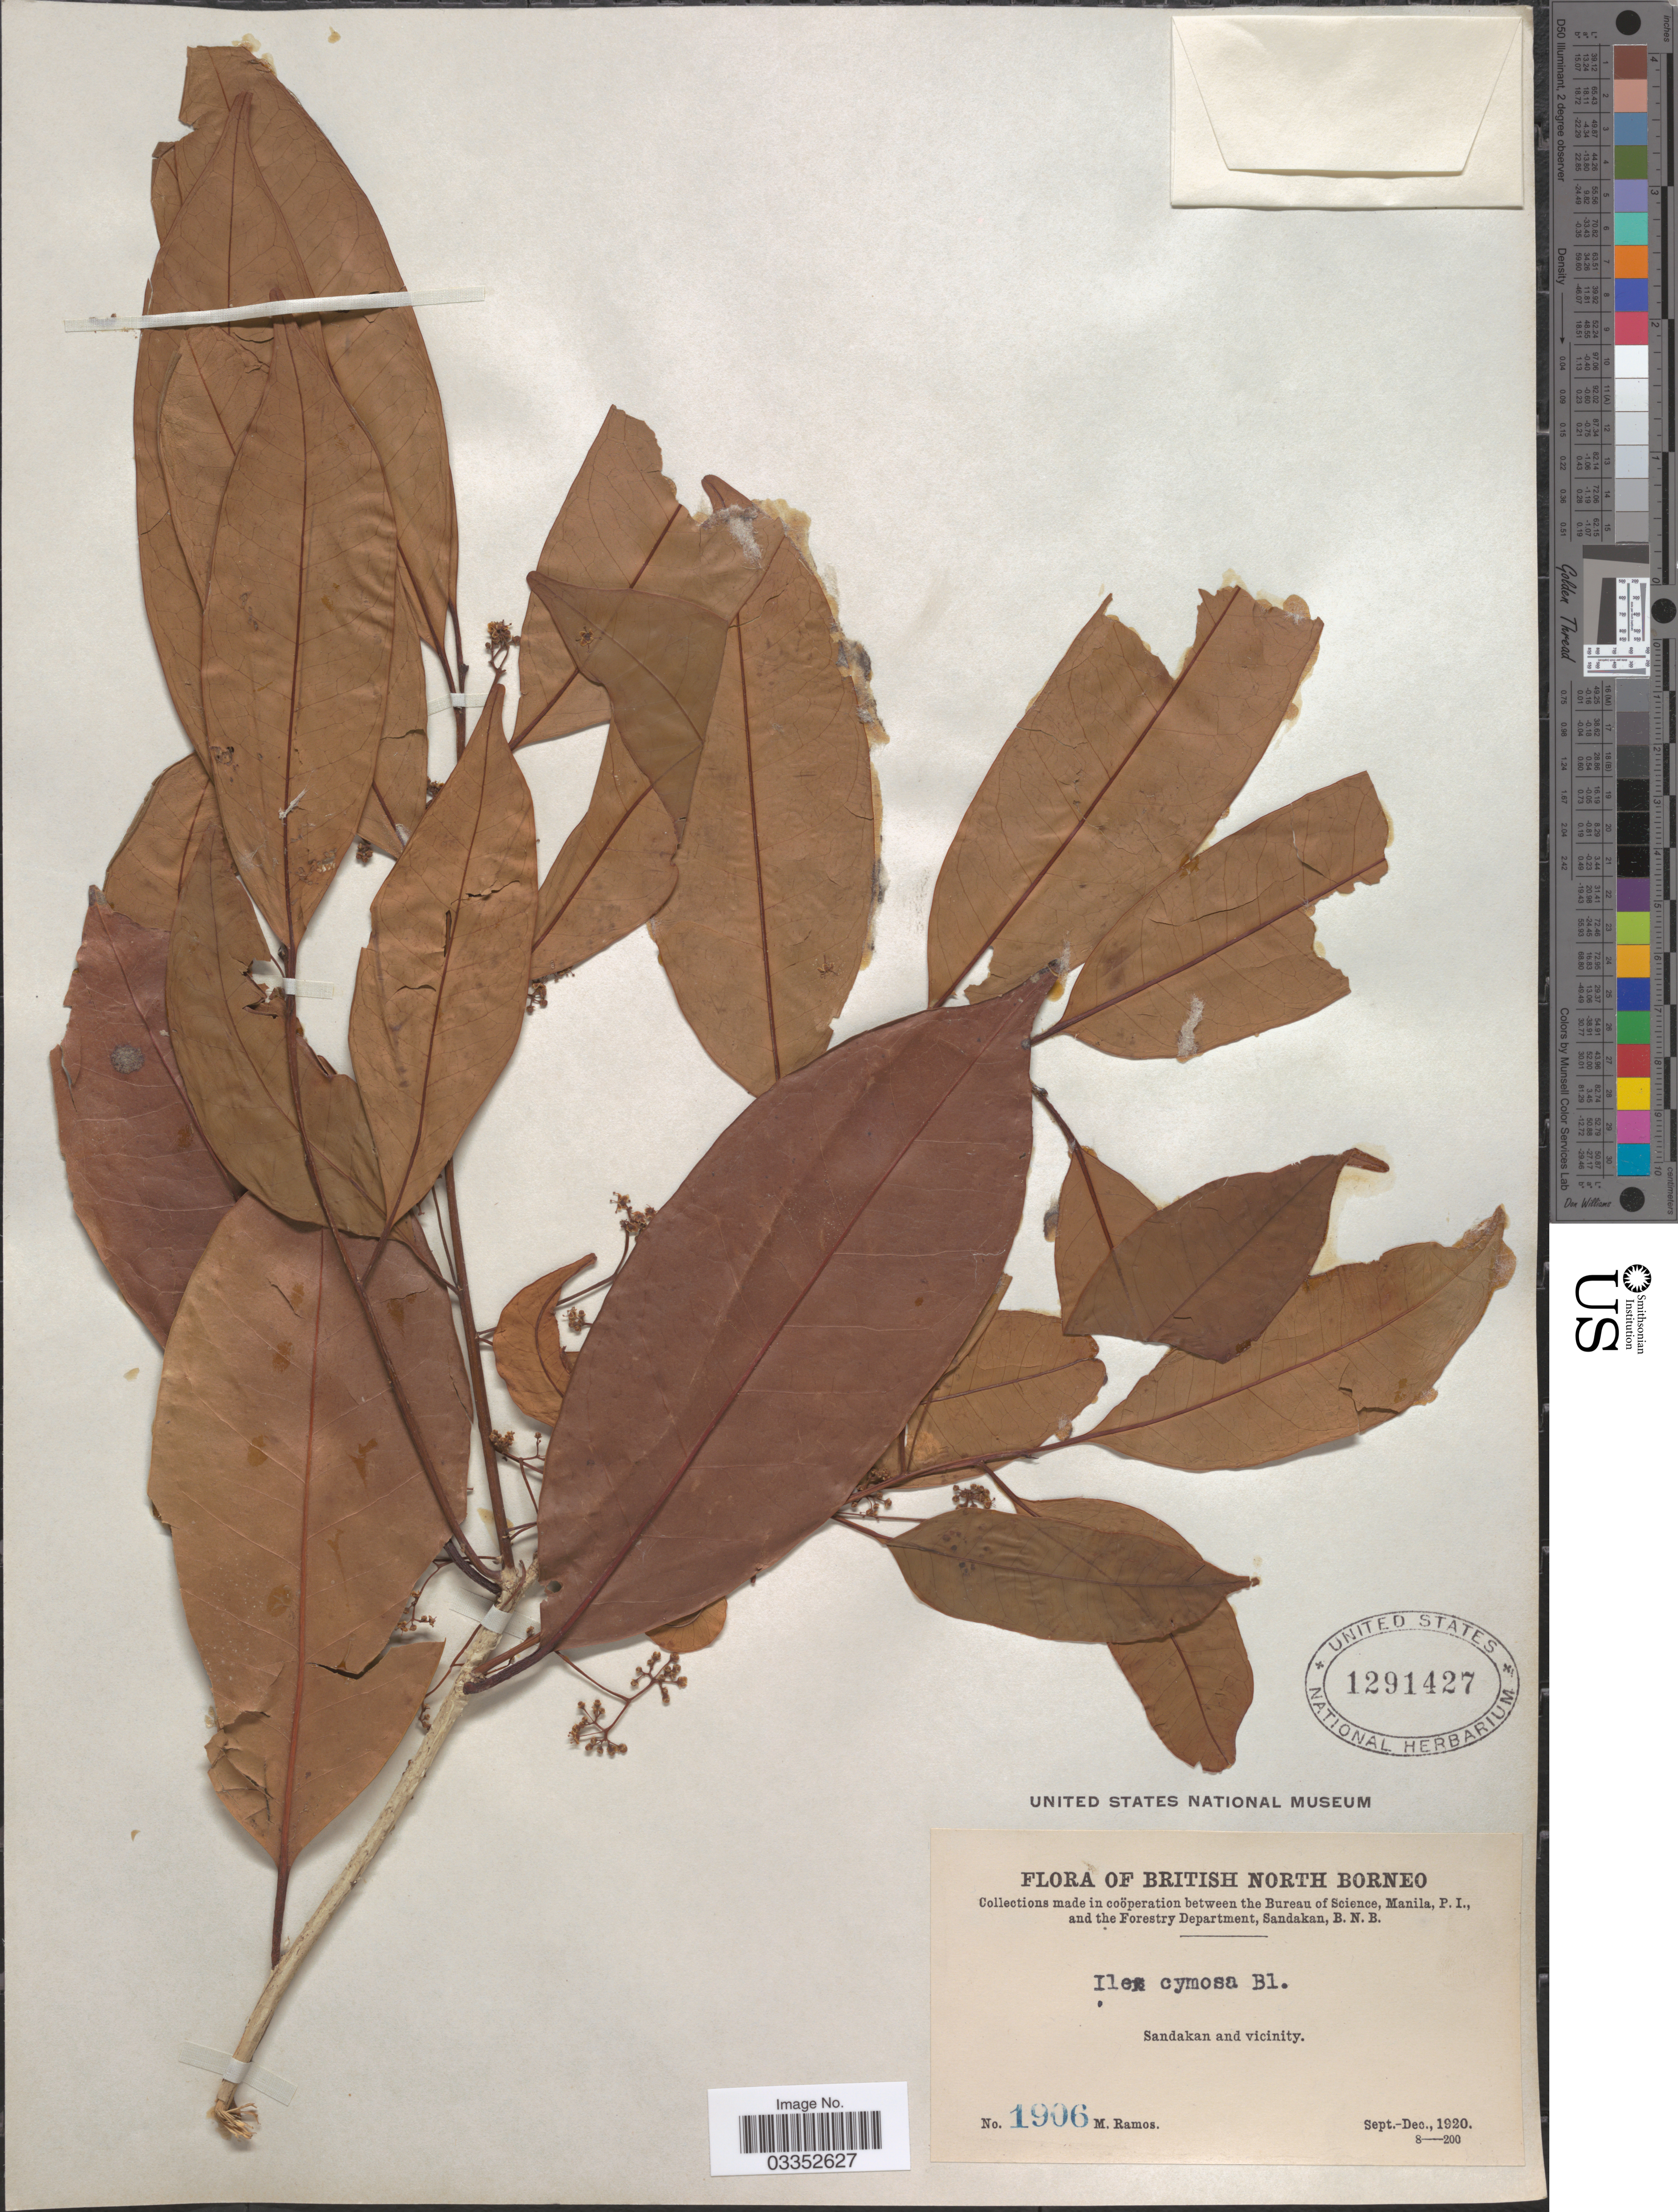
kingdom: Plantae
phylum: Tracheophyta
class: Magnoliopsida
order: Aquifoliales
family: Aquifoliaceae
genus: Ilex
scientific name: Ilex cymosa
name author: Blume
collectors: M. Ramos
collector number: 1906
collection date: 1920-09/1920-12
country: Malaysia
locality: British North Borneo. Sandakan and vicinity.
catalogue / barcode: US 1291427